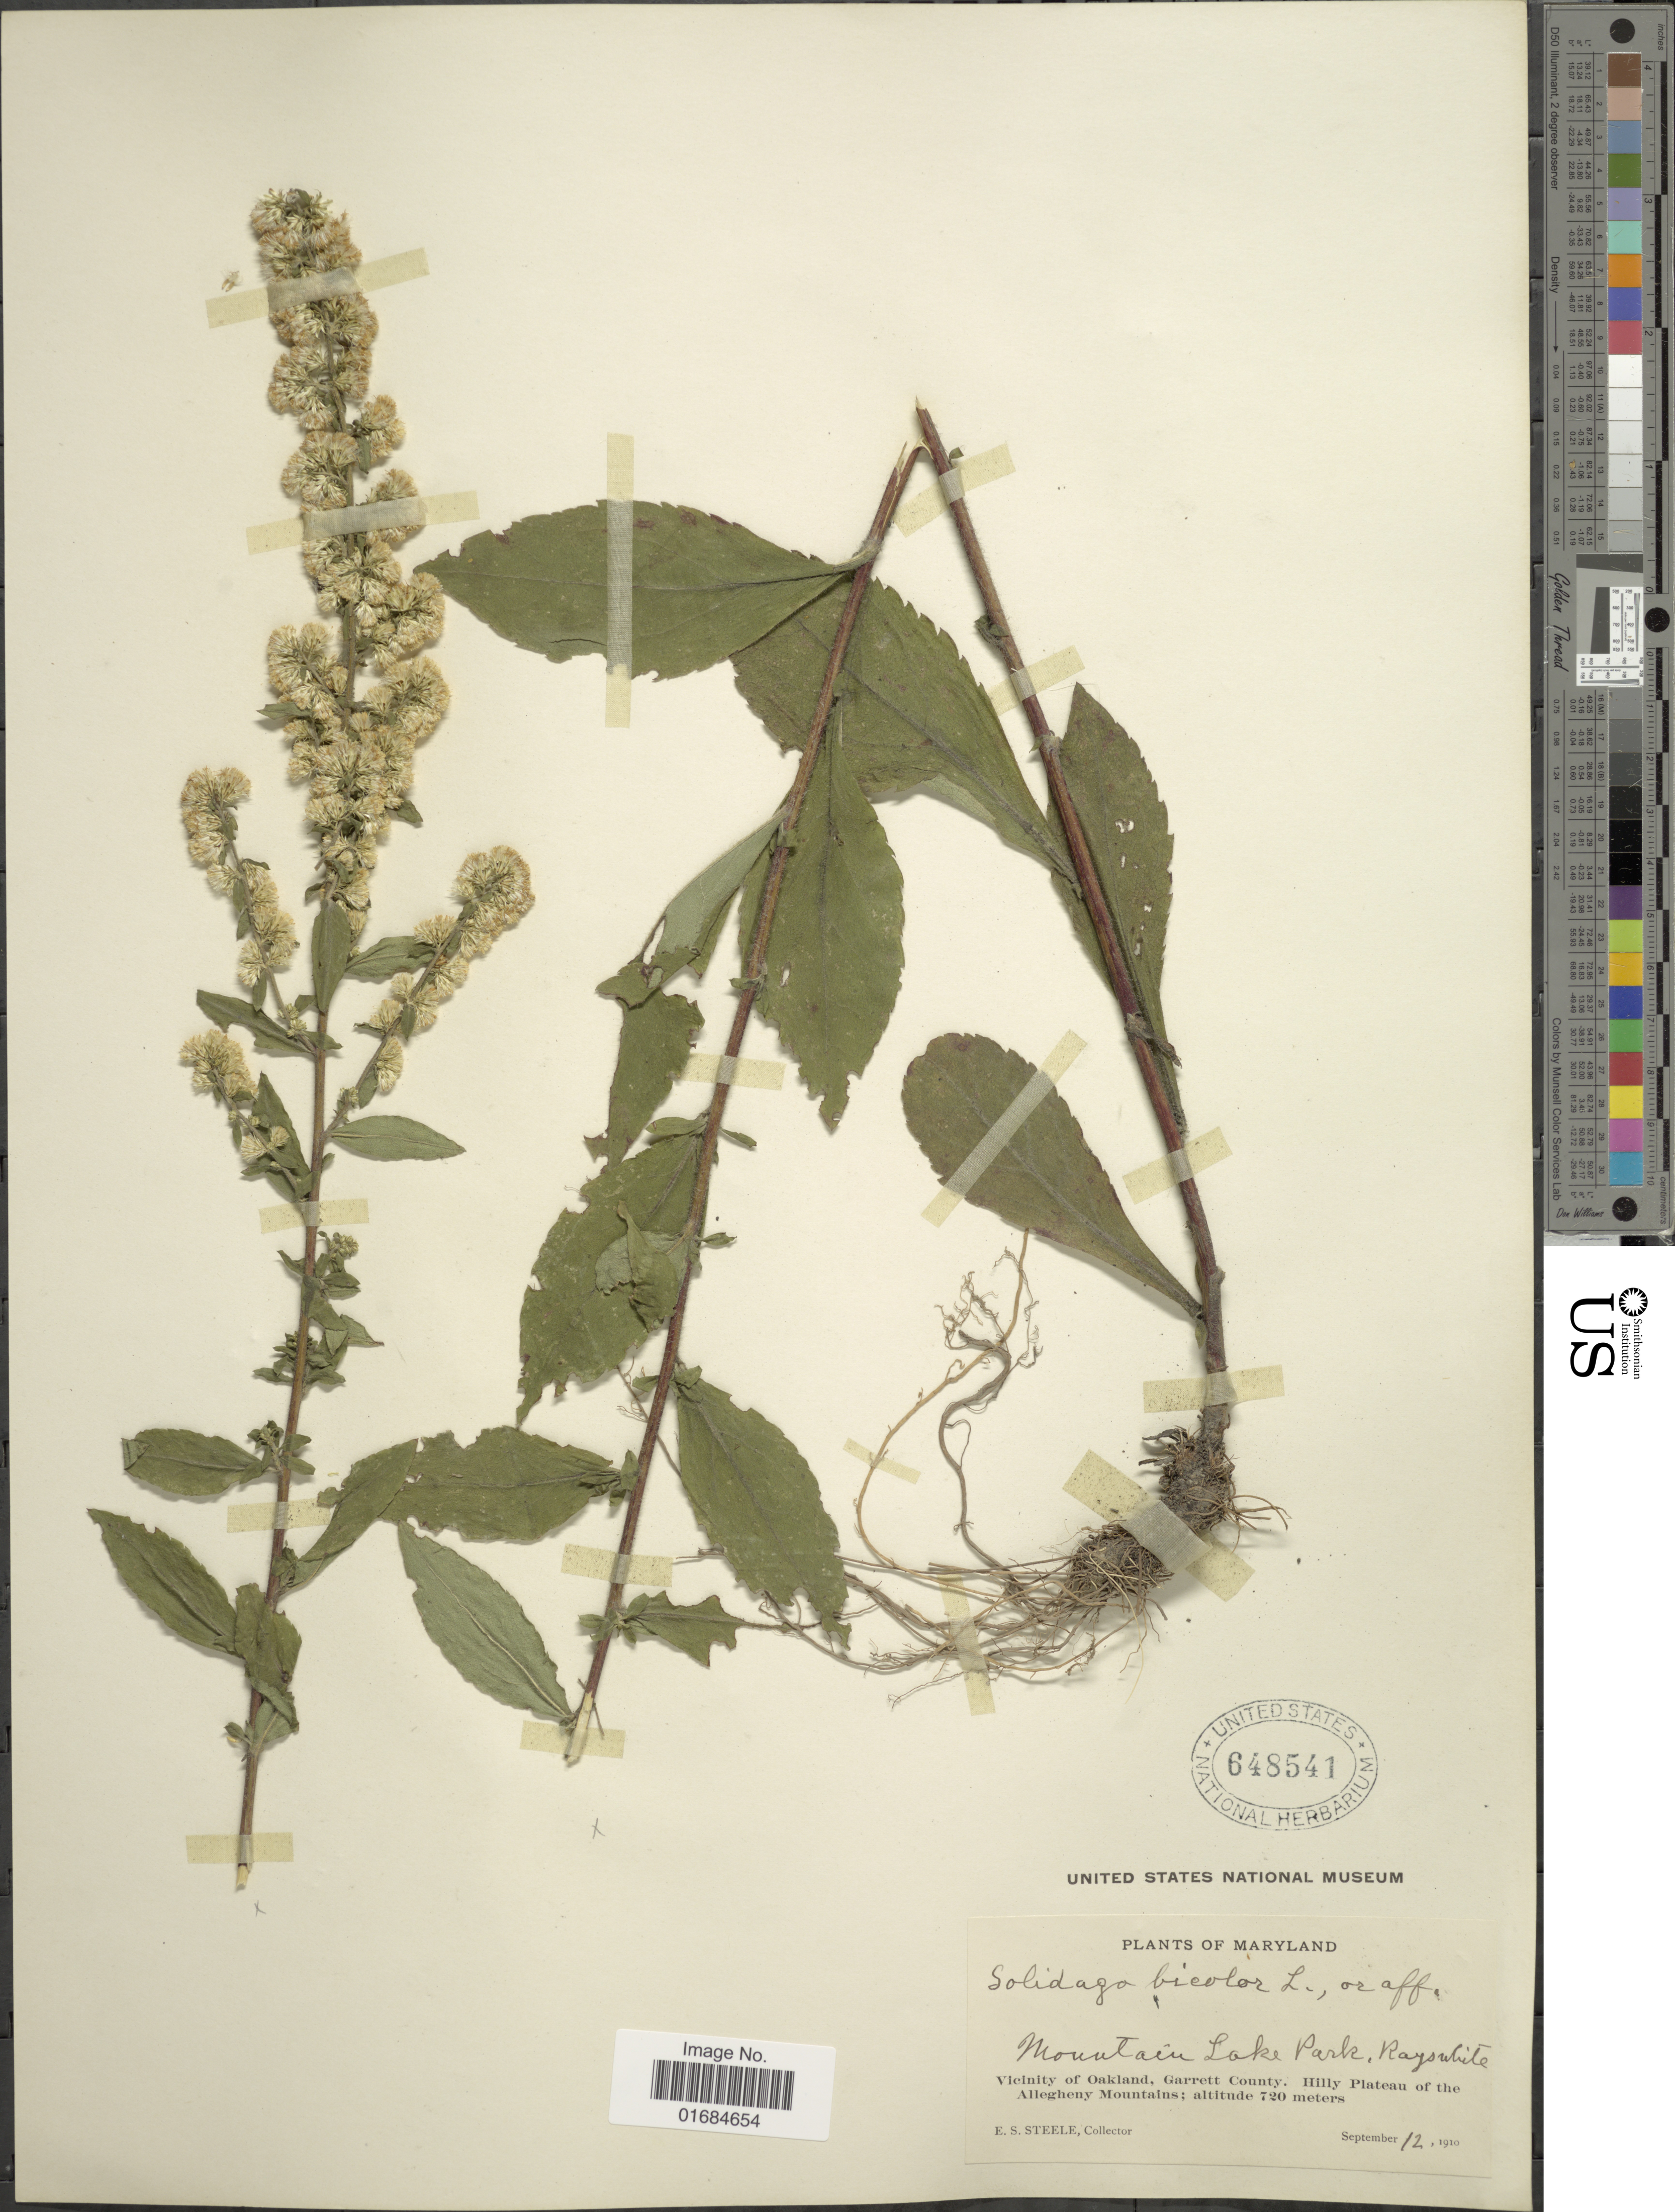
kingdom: Plantae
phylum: Tracheophyta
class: Magnoliopsida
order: Asterales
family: Asteraceae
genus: Solidago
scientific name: Solidago bicolor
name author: L.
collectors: E. Steele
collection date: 1910-09-12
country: United States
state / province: Maryland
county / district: Garrett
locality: Vicinity of Oakland, Garrett County. Hilly Plateau of the Allegheny Mountains.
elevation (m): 720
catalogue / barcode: US 648541